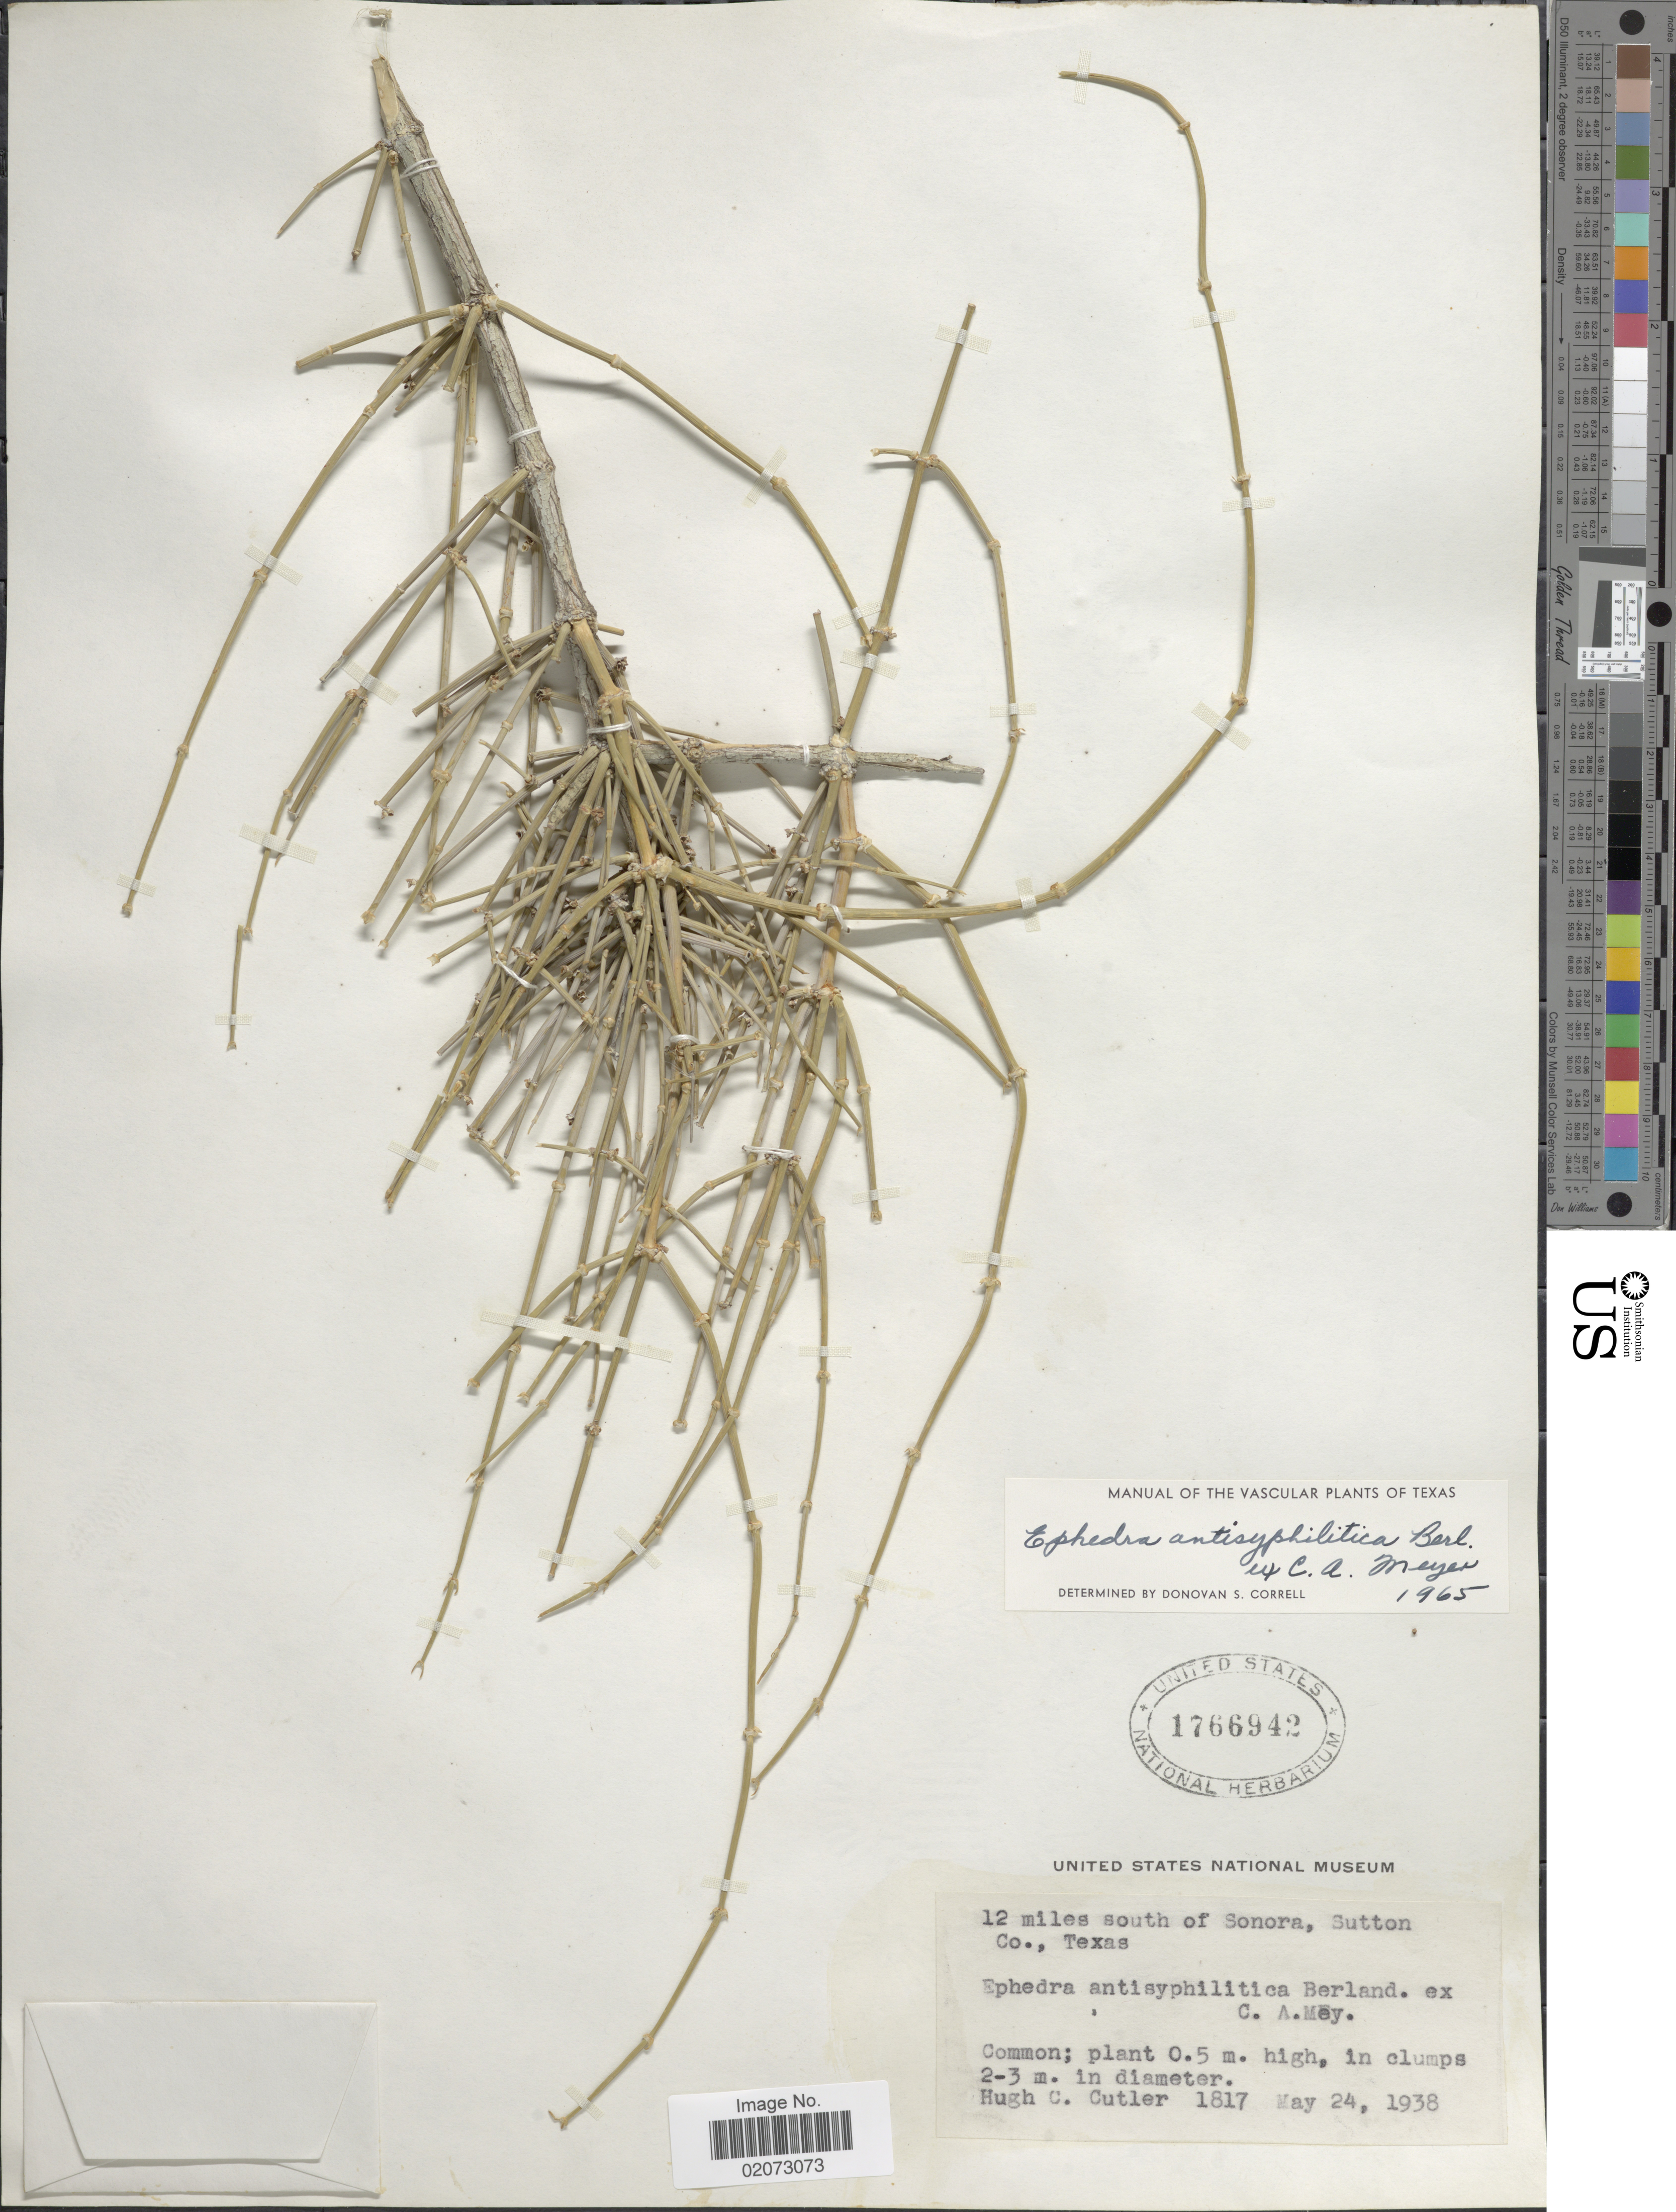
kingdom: Plantae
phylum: Tracheophyta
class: Gnetopsida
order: Ephedrales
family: Ephedraceae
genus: Ephedra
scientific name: Ephedra antisyphilitica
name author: Berland. ex C.A. Mey.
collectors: H. C. Cutler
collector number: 1817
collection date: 1938-05-24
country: United States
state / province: Texas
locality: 12 miles south of Sonora, Sutton Co., Texas.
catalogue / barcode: US 1766942